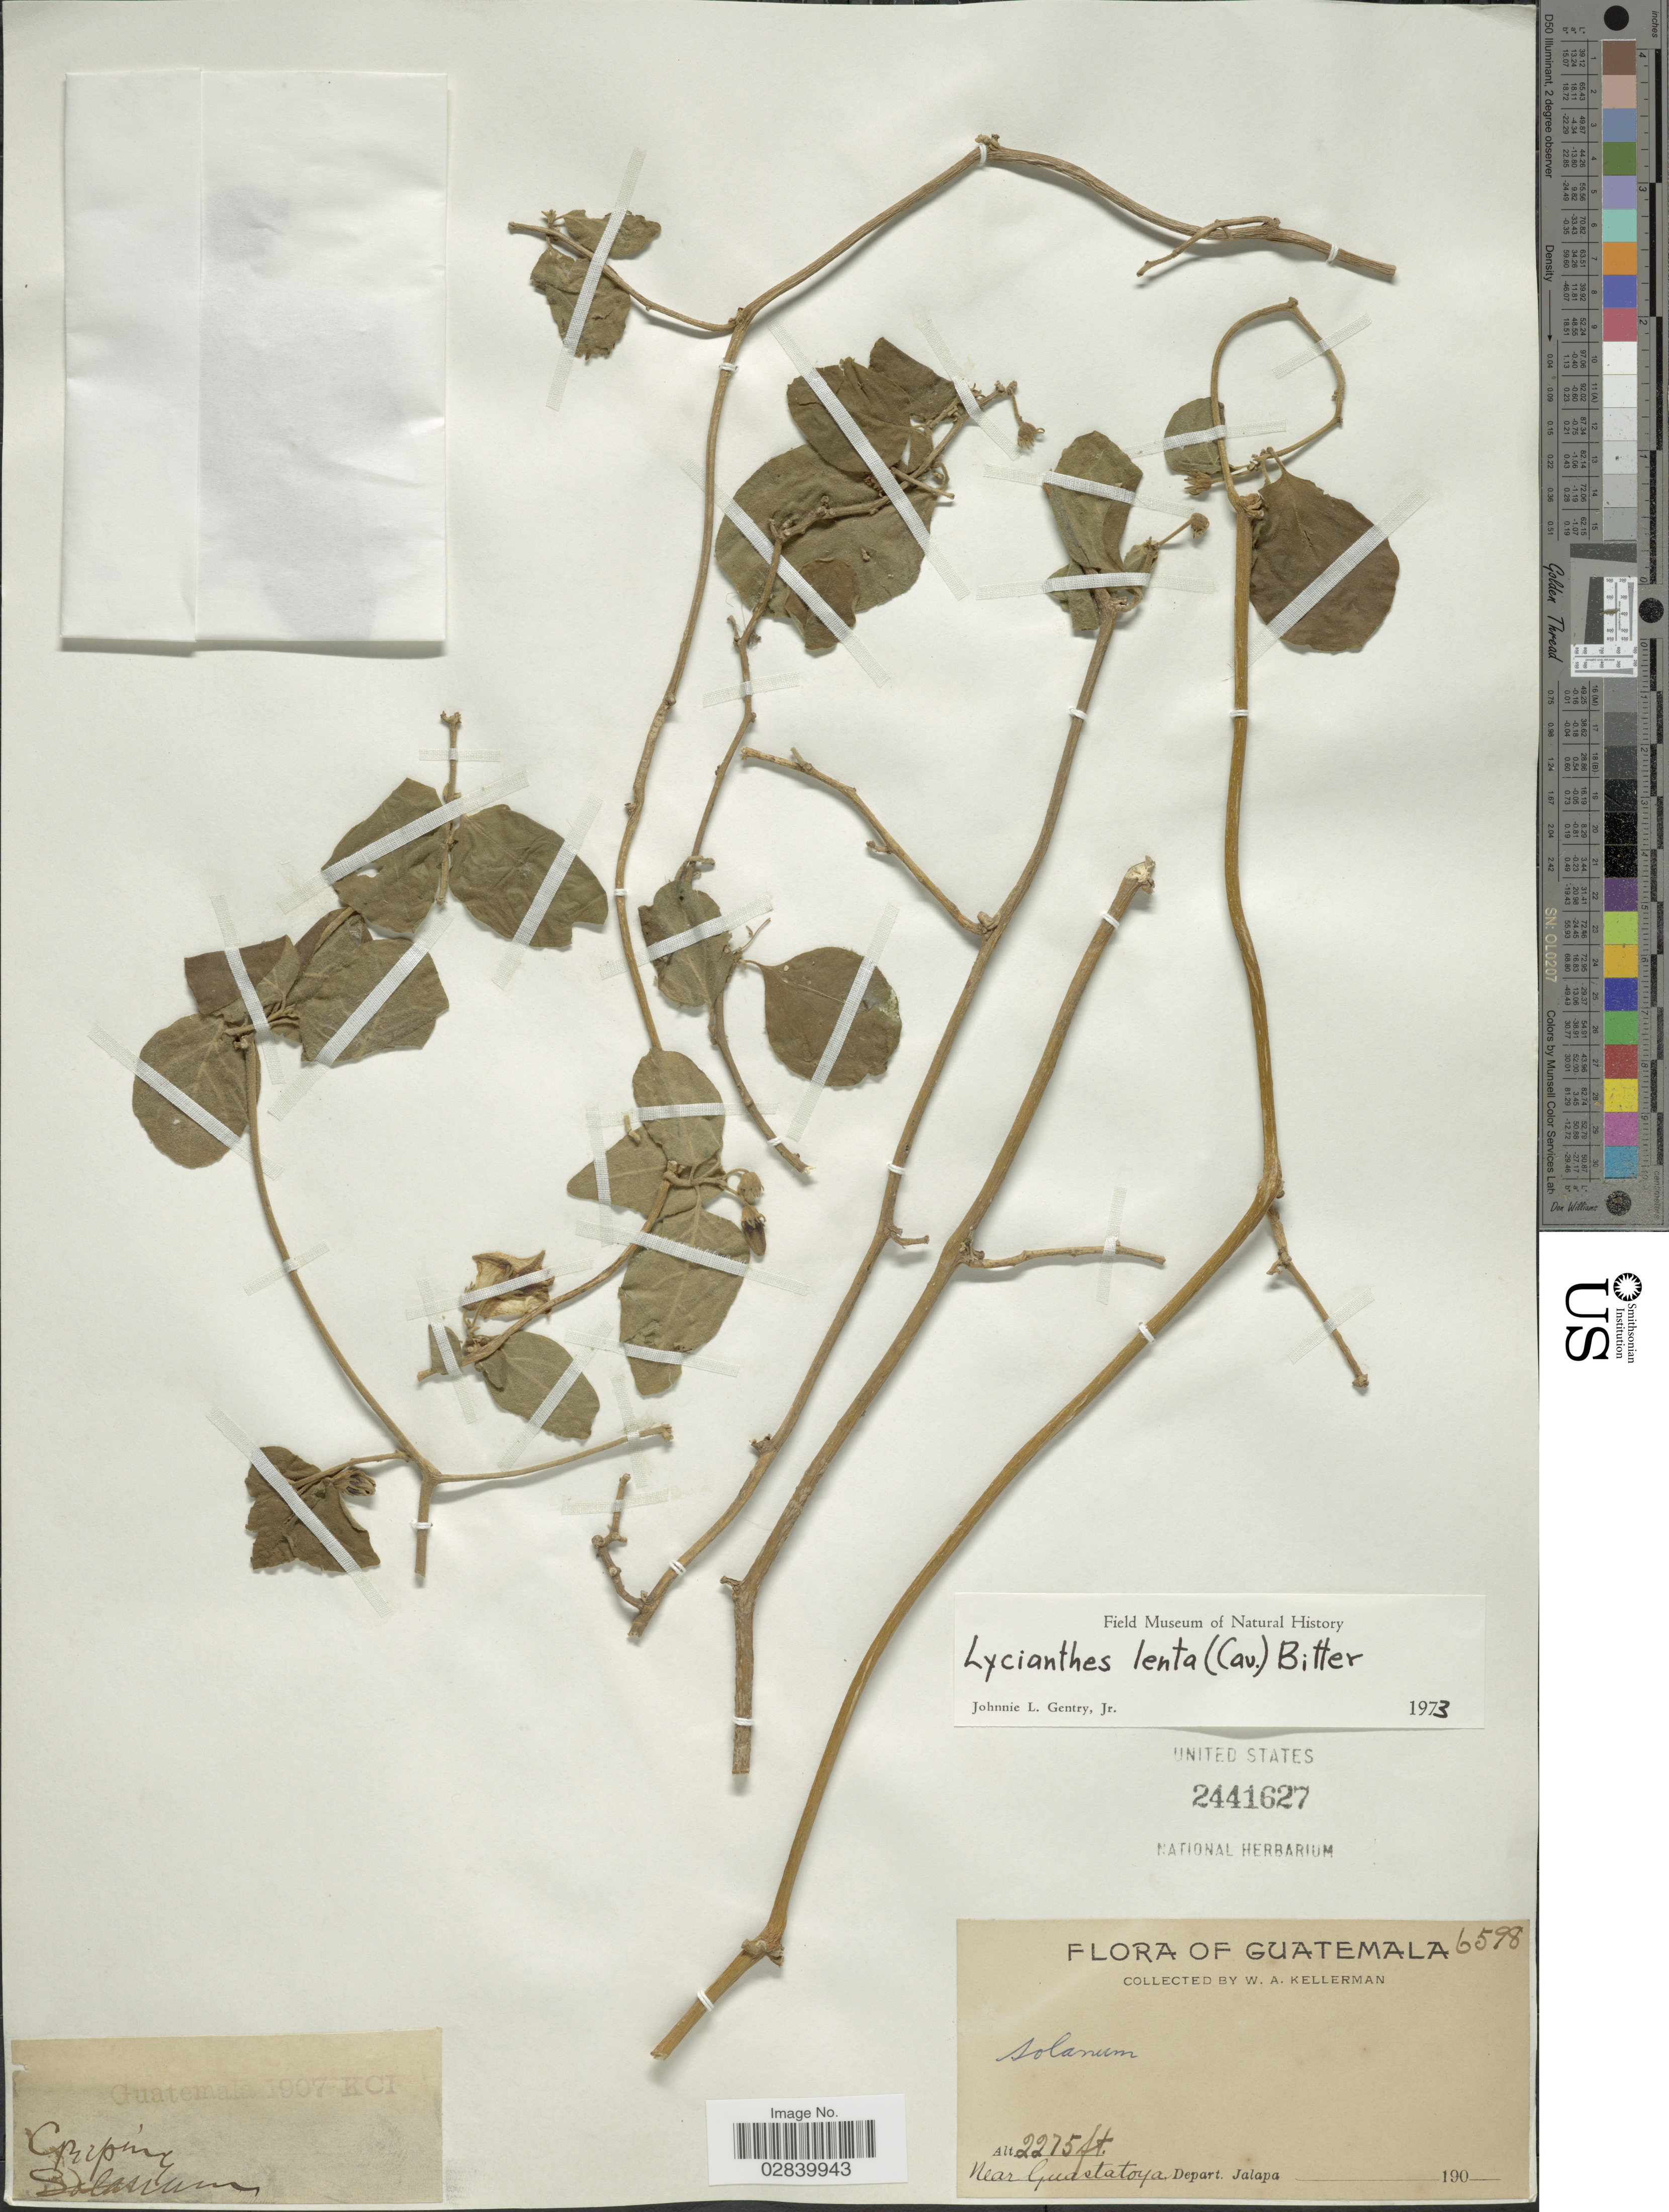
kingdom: Plantae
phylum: Tracheophyta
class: Magnoliopsida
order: Solanales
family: Solanaceae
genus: Lycianthes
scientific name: Lycianthes lenta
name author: (Cav.) Bitter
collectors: W. Kellerman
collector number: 6598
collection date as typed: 190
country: Guatemala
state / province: Jalapa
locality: Near Guastatoya, Depart. Jalapa.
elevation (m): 693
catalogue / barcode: US 2441627